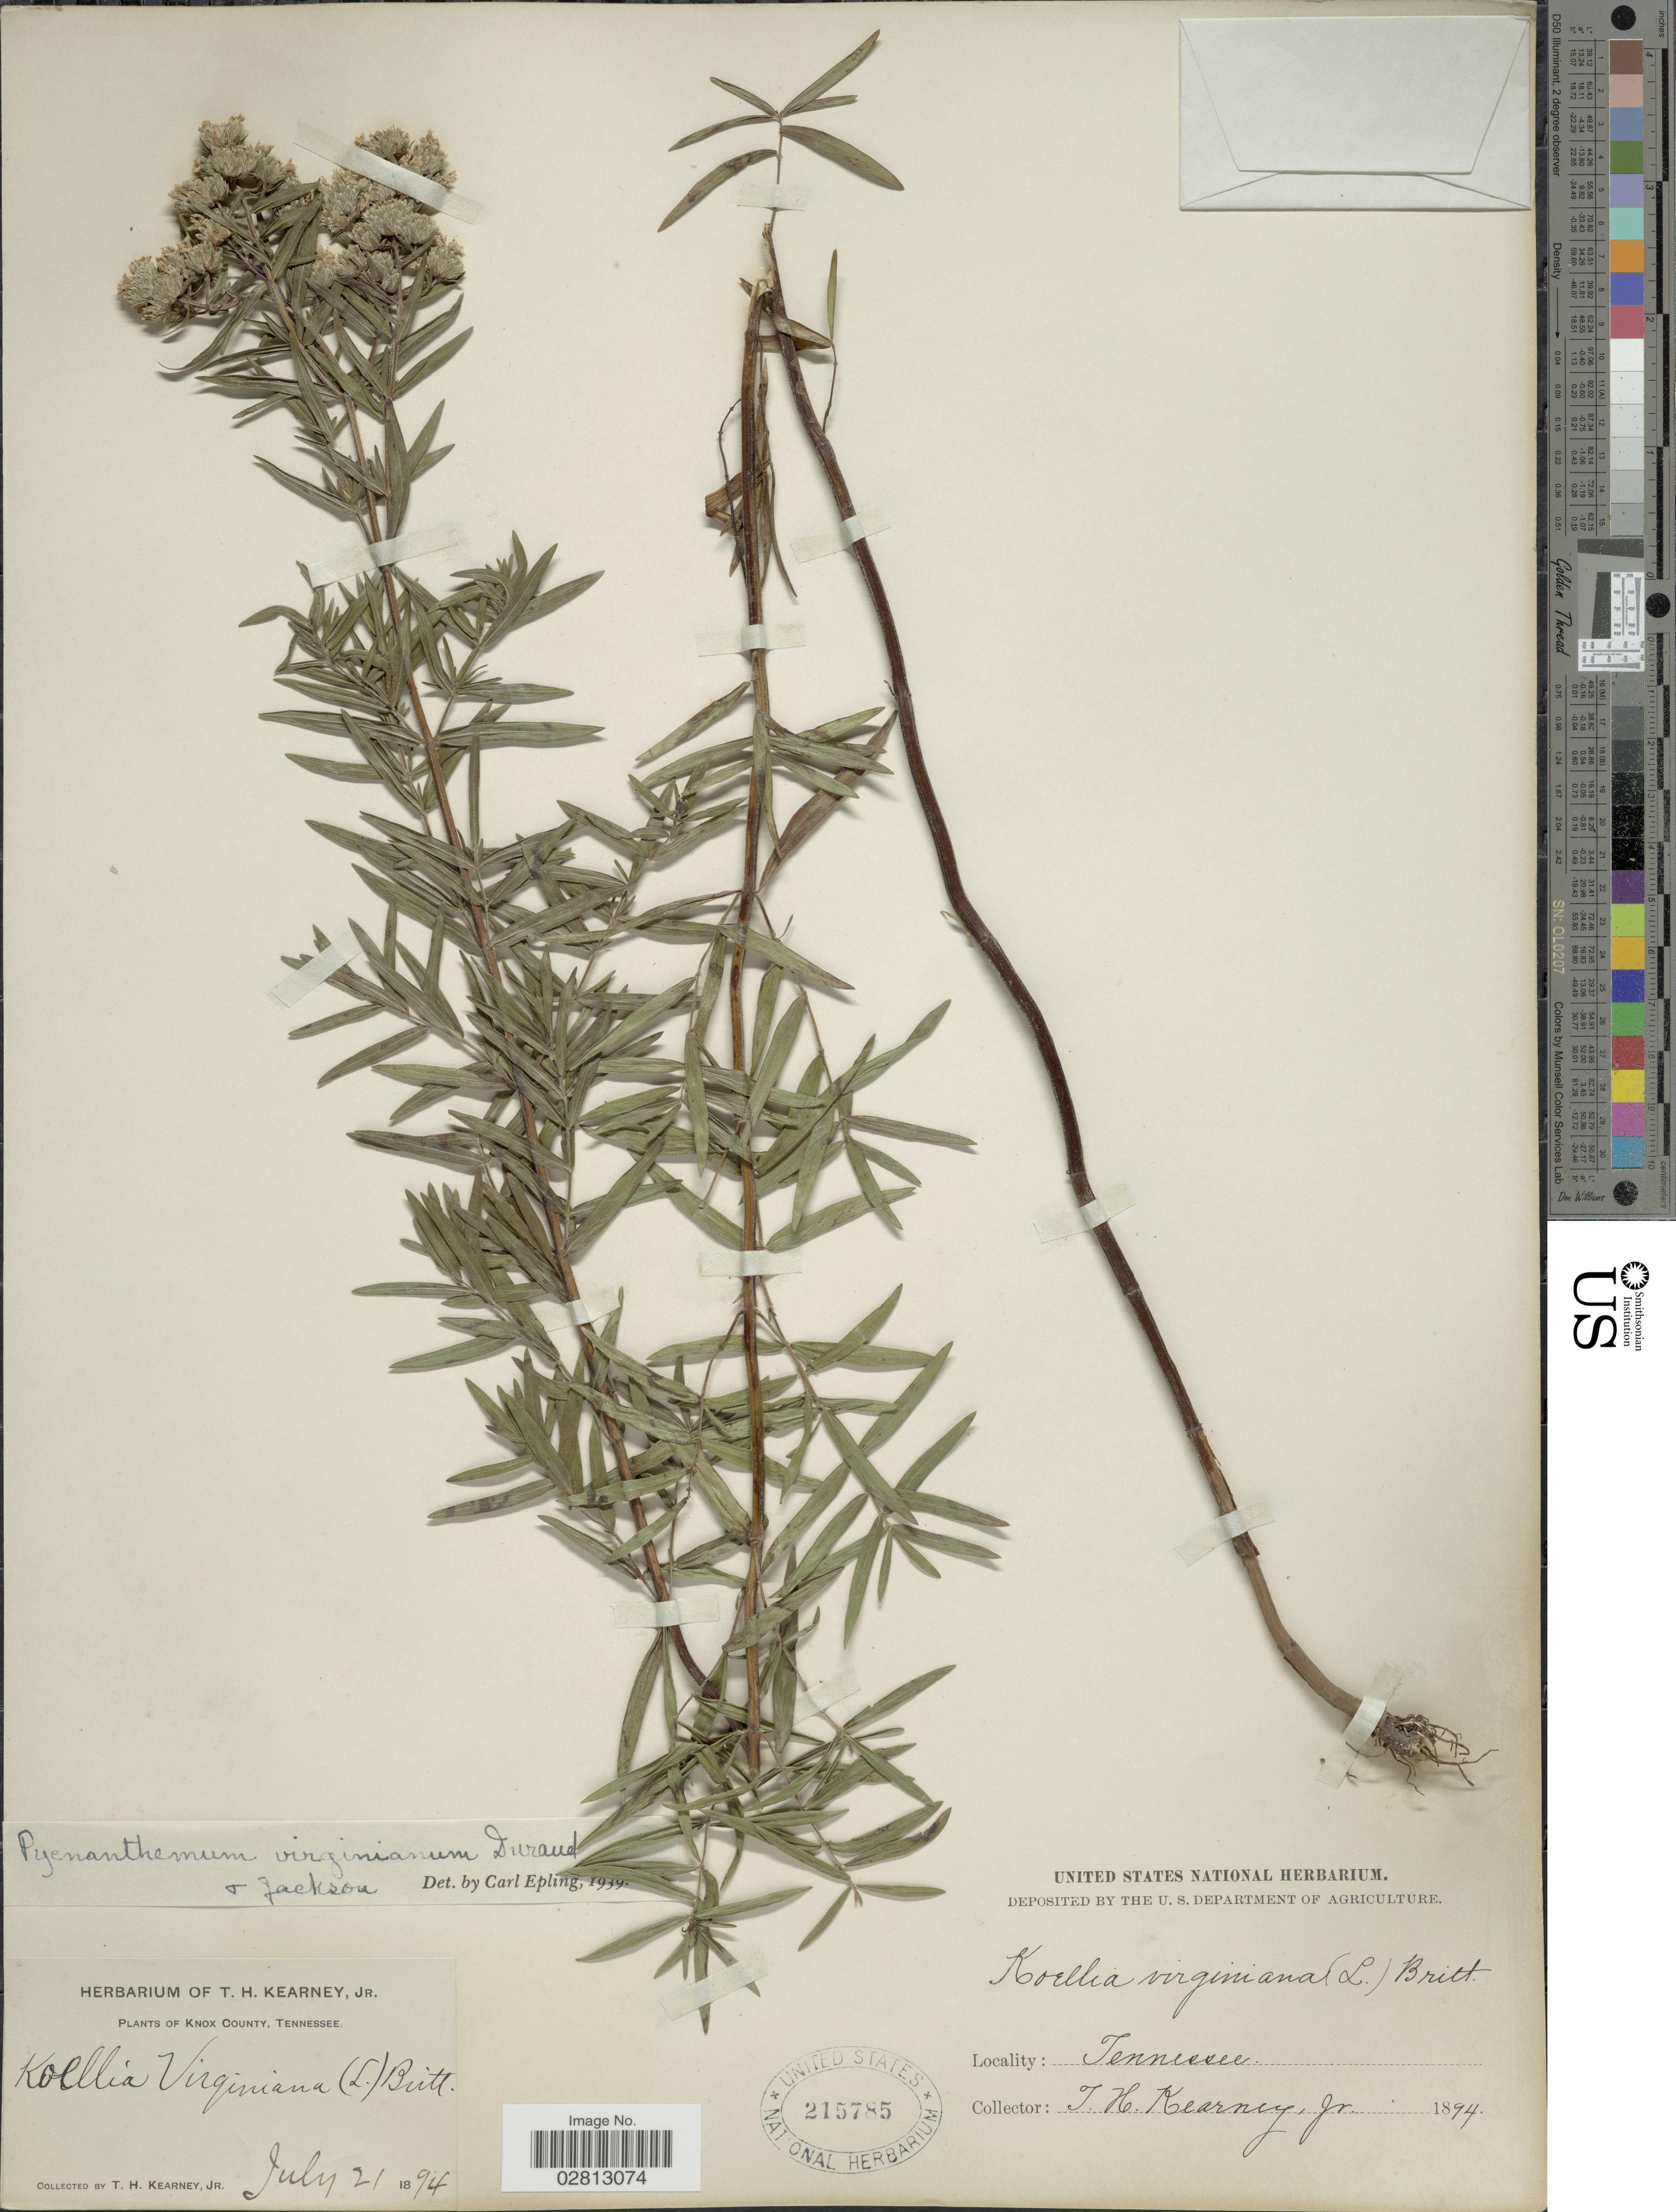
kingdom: Plantae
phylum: Tracheophyta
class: Magnoliopsida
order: Lamiales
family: Lamiaceae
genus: Pycnanthemum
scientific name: Pycnanthemum virginianum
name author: (L.) Durand & B.D. Jacks. ex B.L. Rob. & Fernald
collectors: T. H. Kearney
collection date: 1894-07-21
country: United States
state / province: Tennessee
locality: Knox County.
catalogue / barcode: US 215785